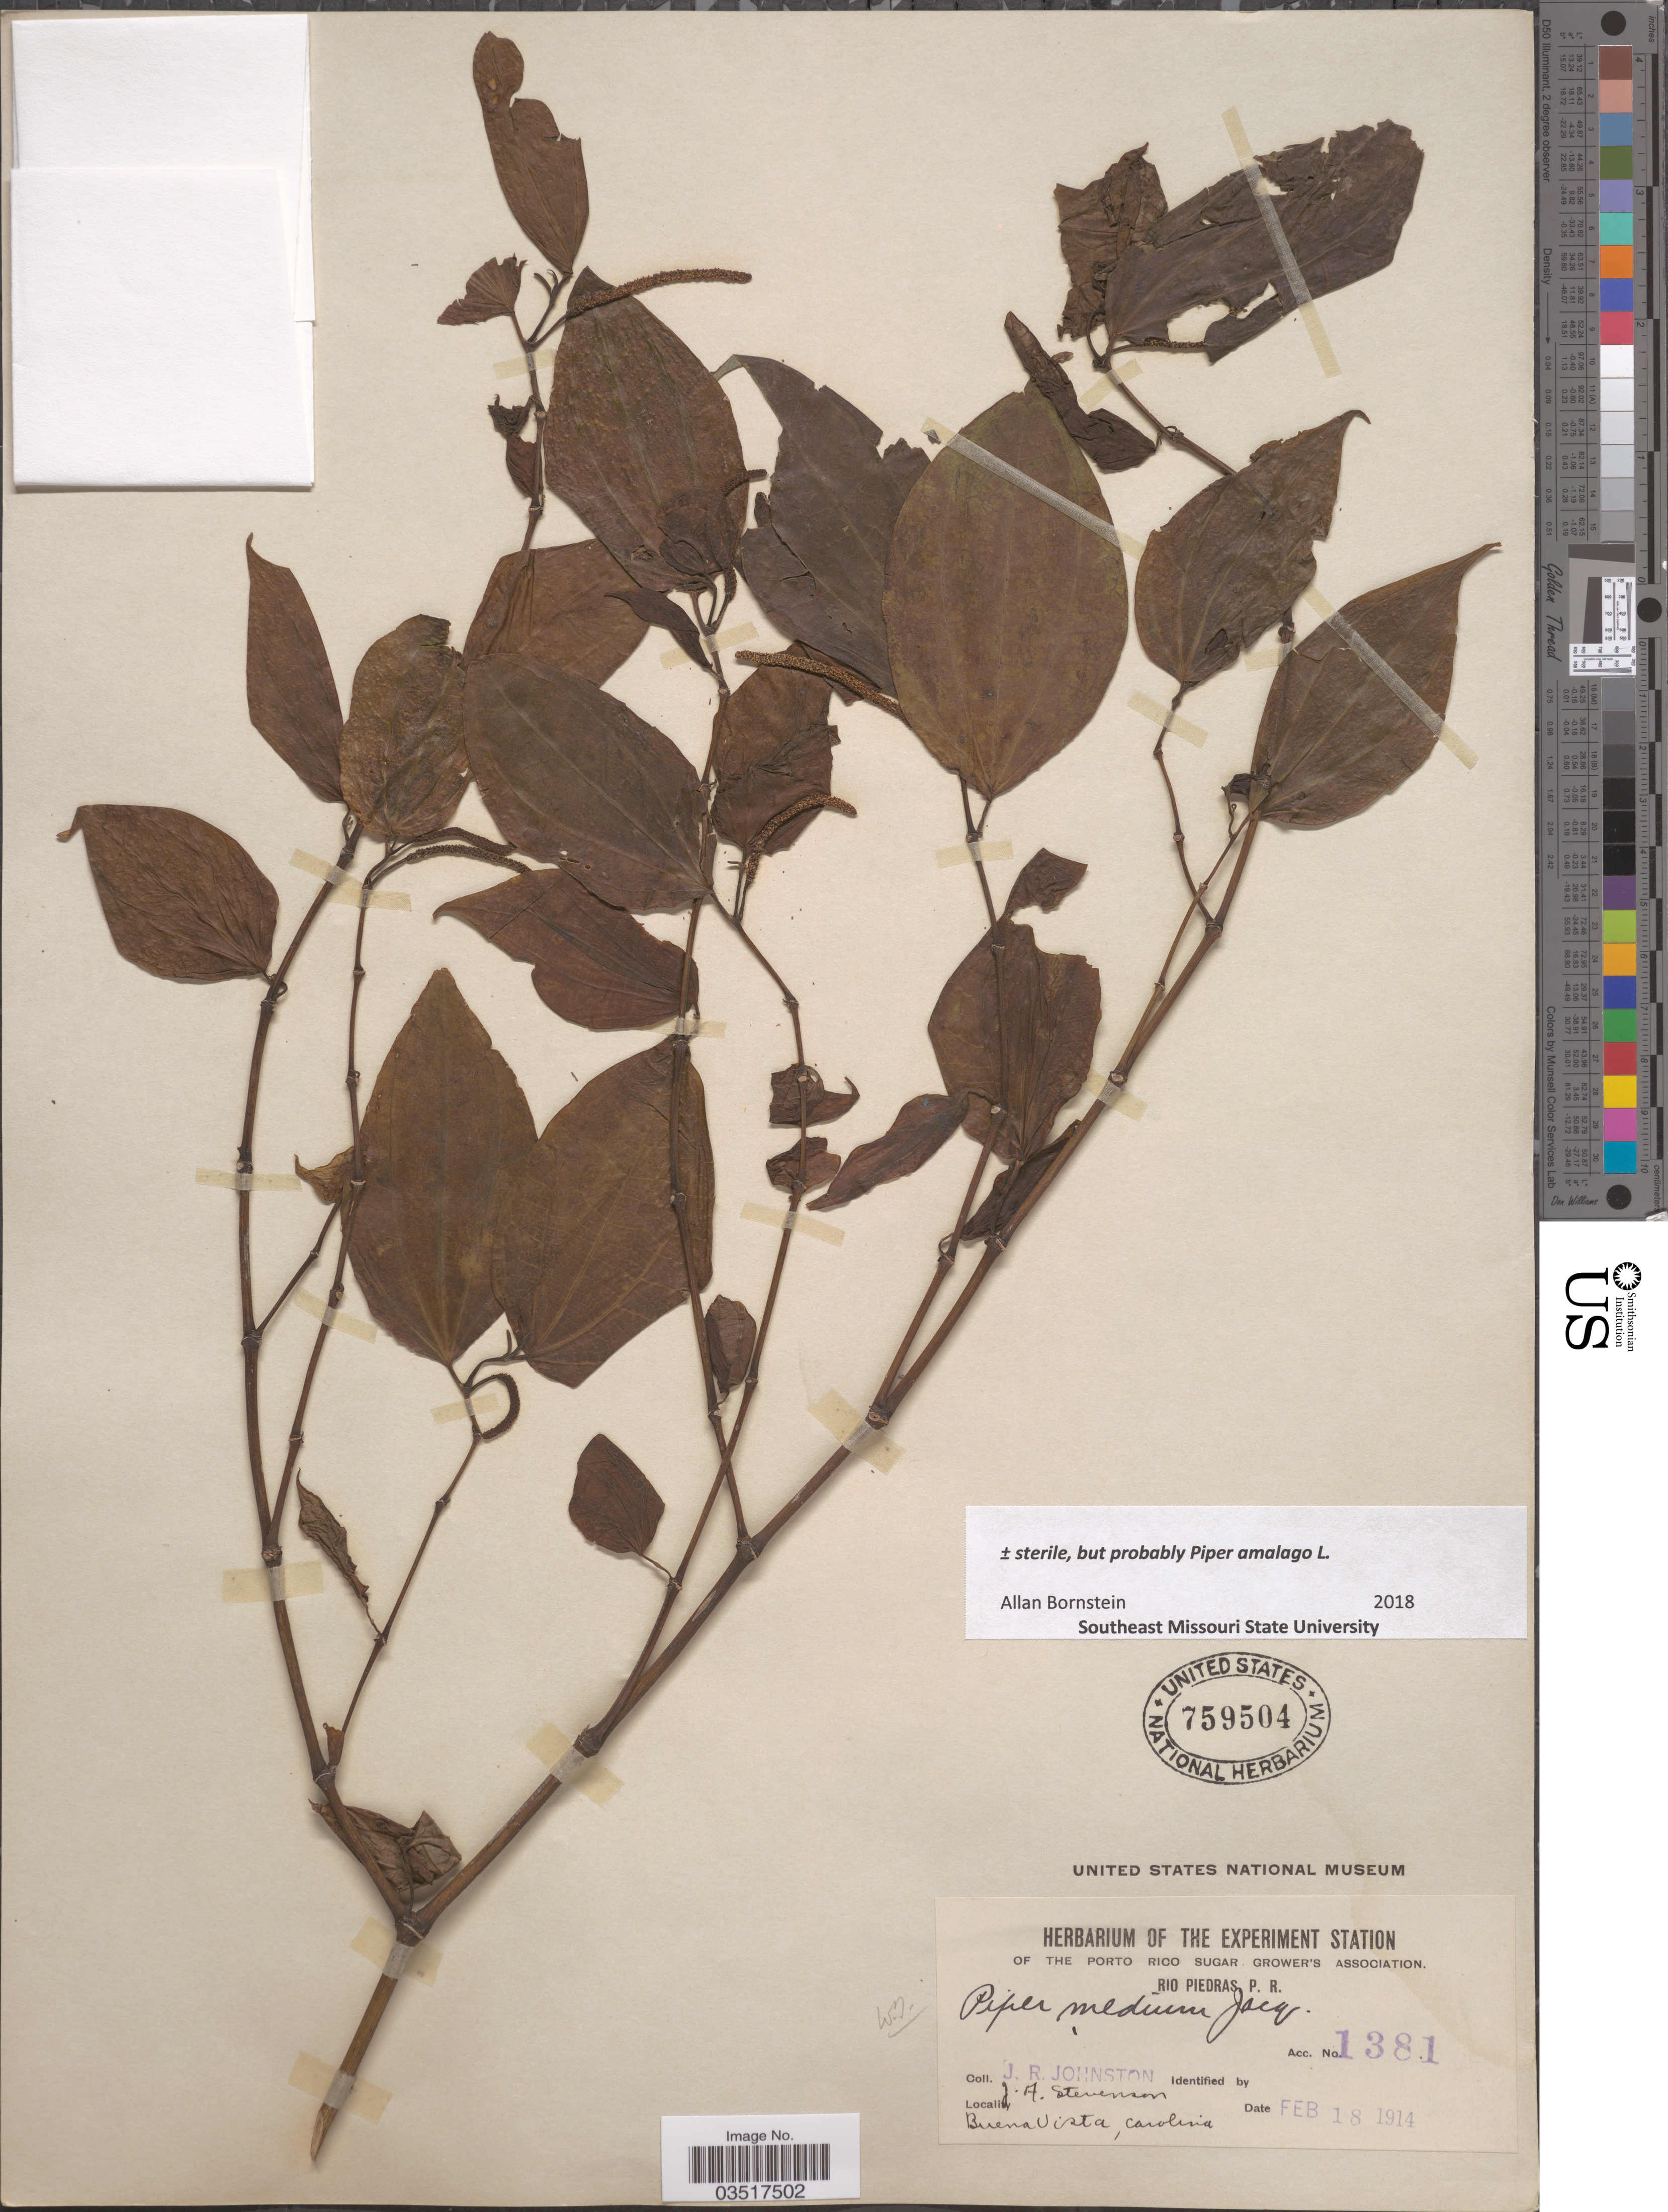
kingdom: Plantae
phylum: Tracheophyta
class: Magnoliopsida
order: Piperales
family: Piperaceae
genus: Piper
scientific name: Piper amalago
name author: L.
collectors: J. Stevenson & J. Johnston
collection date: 1914-02-18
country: Puerto Rico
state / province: Rio Piedras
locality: Buena Vista, Carolina.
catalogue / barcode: US 759504